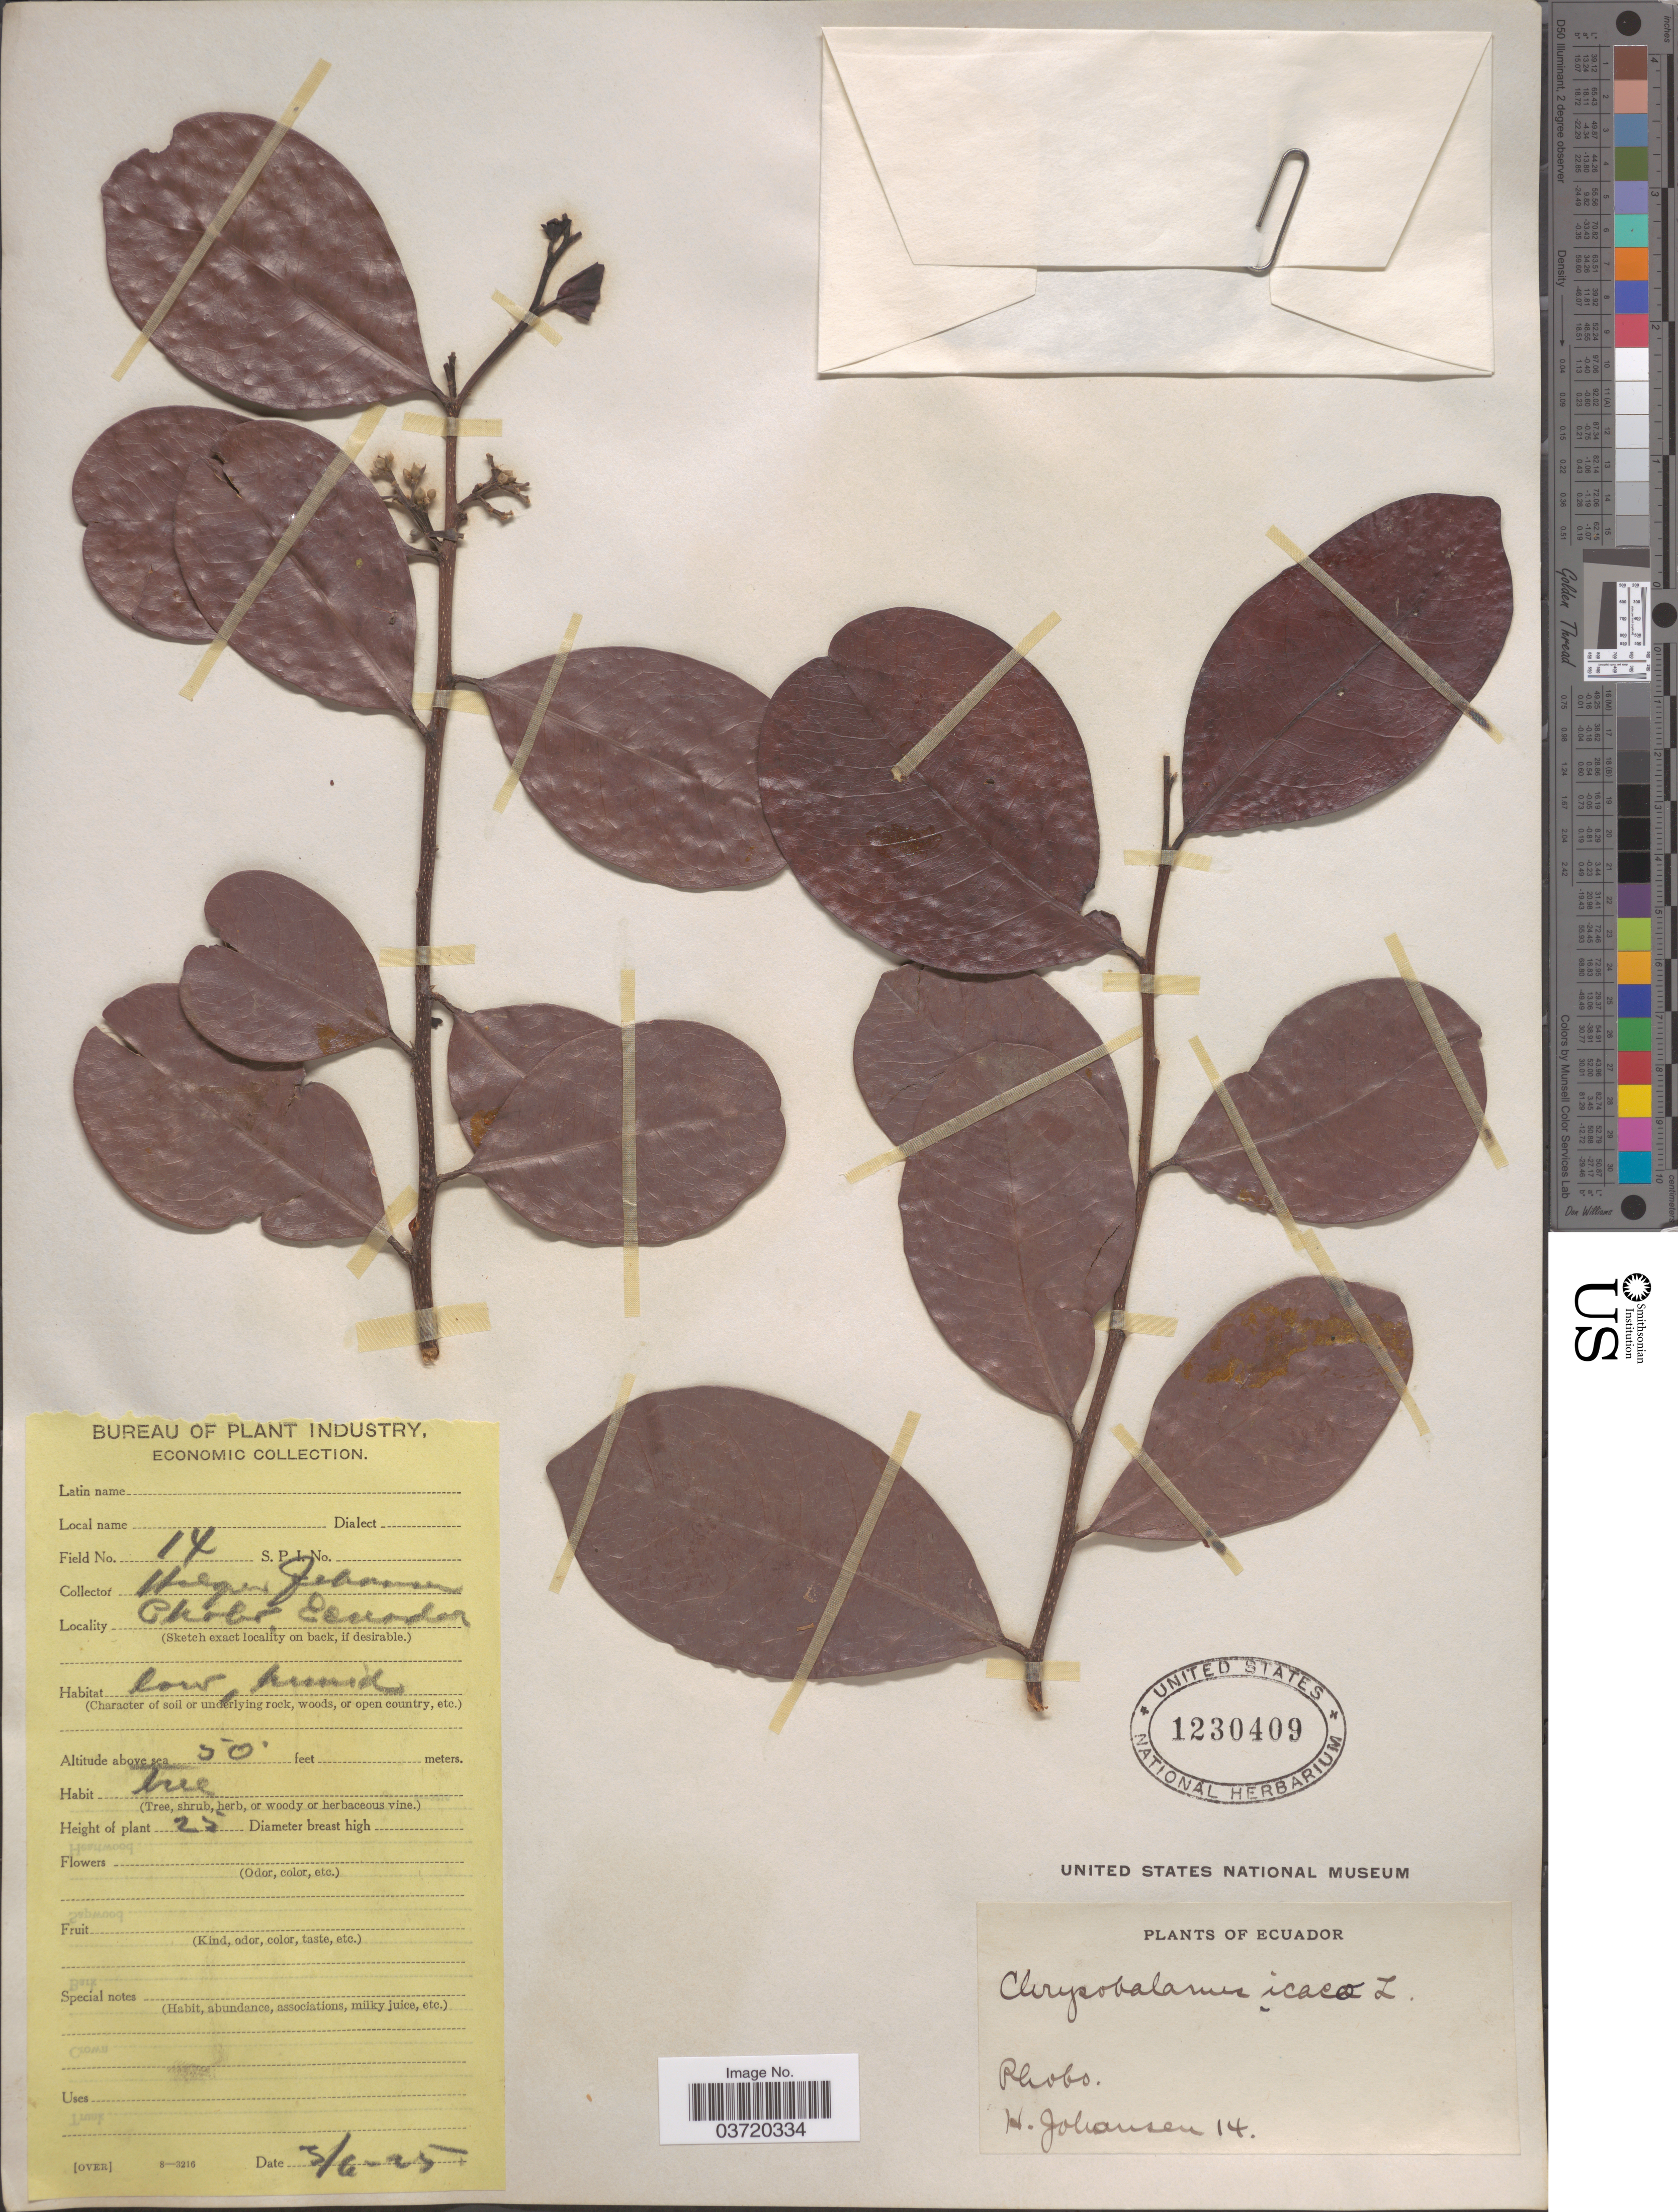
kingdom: Plantae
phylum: Tracheophyta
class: Magnoliopsida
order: Malpighiales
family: Chrysobalanaceae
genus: Chrysobalanus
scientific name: Chrysobalanus icaco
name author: L.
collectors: H. Johansen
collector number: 14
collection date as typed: Transcribed d/m/y: 3/6/25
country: Ecuador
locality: Chobo.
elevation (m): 15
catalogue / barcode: US 1230409